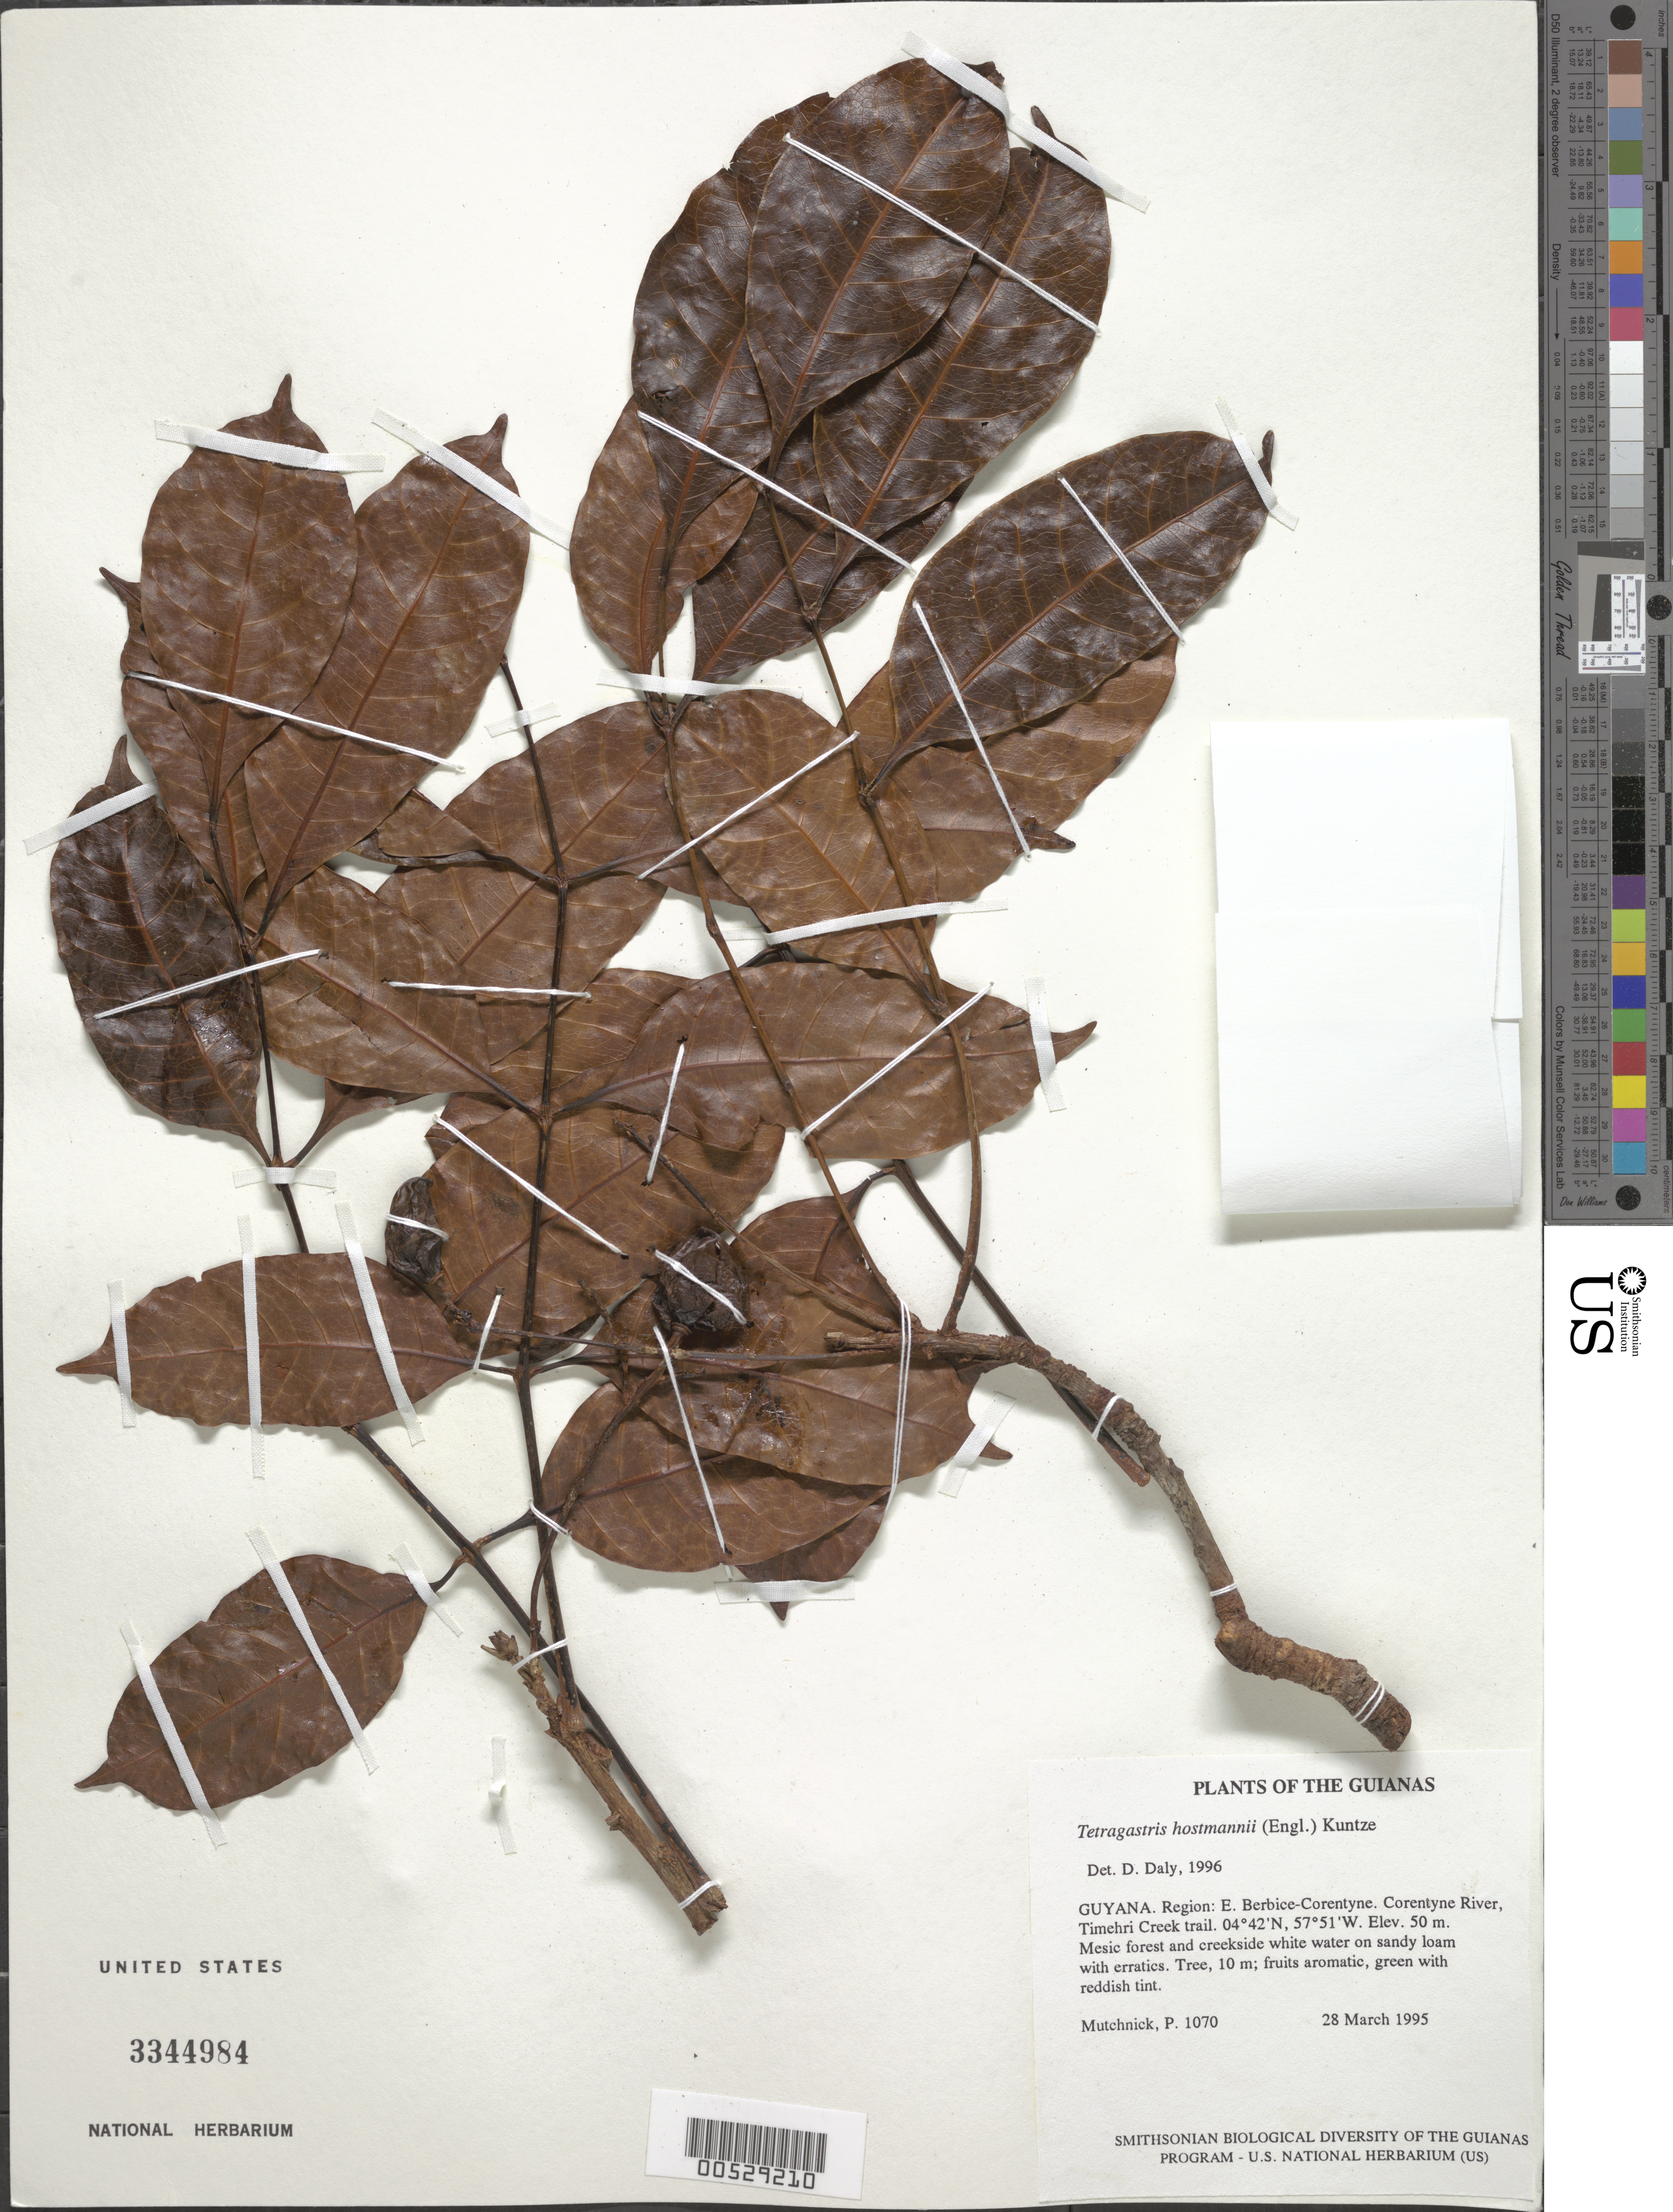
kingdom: Plantae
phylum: Tracheophyta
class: Magnoliopsida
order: Sapindales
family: Burseraceae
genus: Protium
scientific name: Protium surinamense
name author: Byng & Christenh.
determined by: Daly, Douglas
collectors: P. Mutchnick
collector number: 1070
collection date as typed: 28 March 1995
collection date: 1995-03-28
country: Guyana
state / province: E. Berbice-Corentyne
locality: Corentyne River, Timehri Creek trail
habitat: Mesic forest and creekside white water on sandy loam with erratics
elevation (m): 50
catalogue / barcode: US 3344984